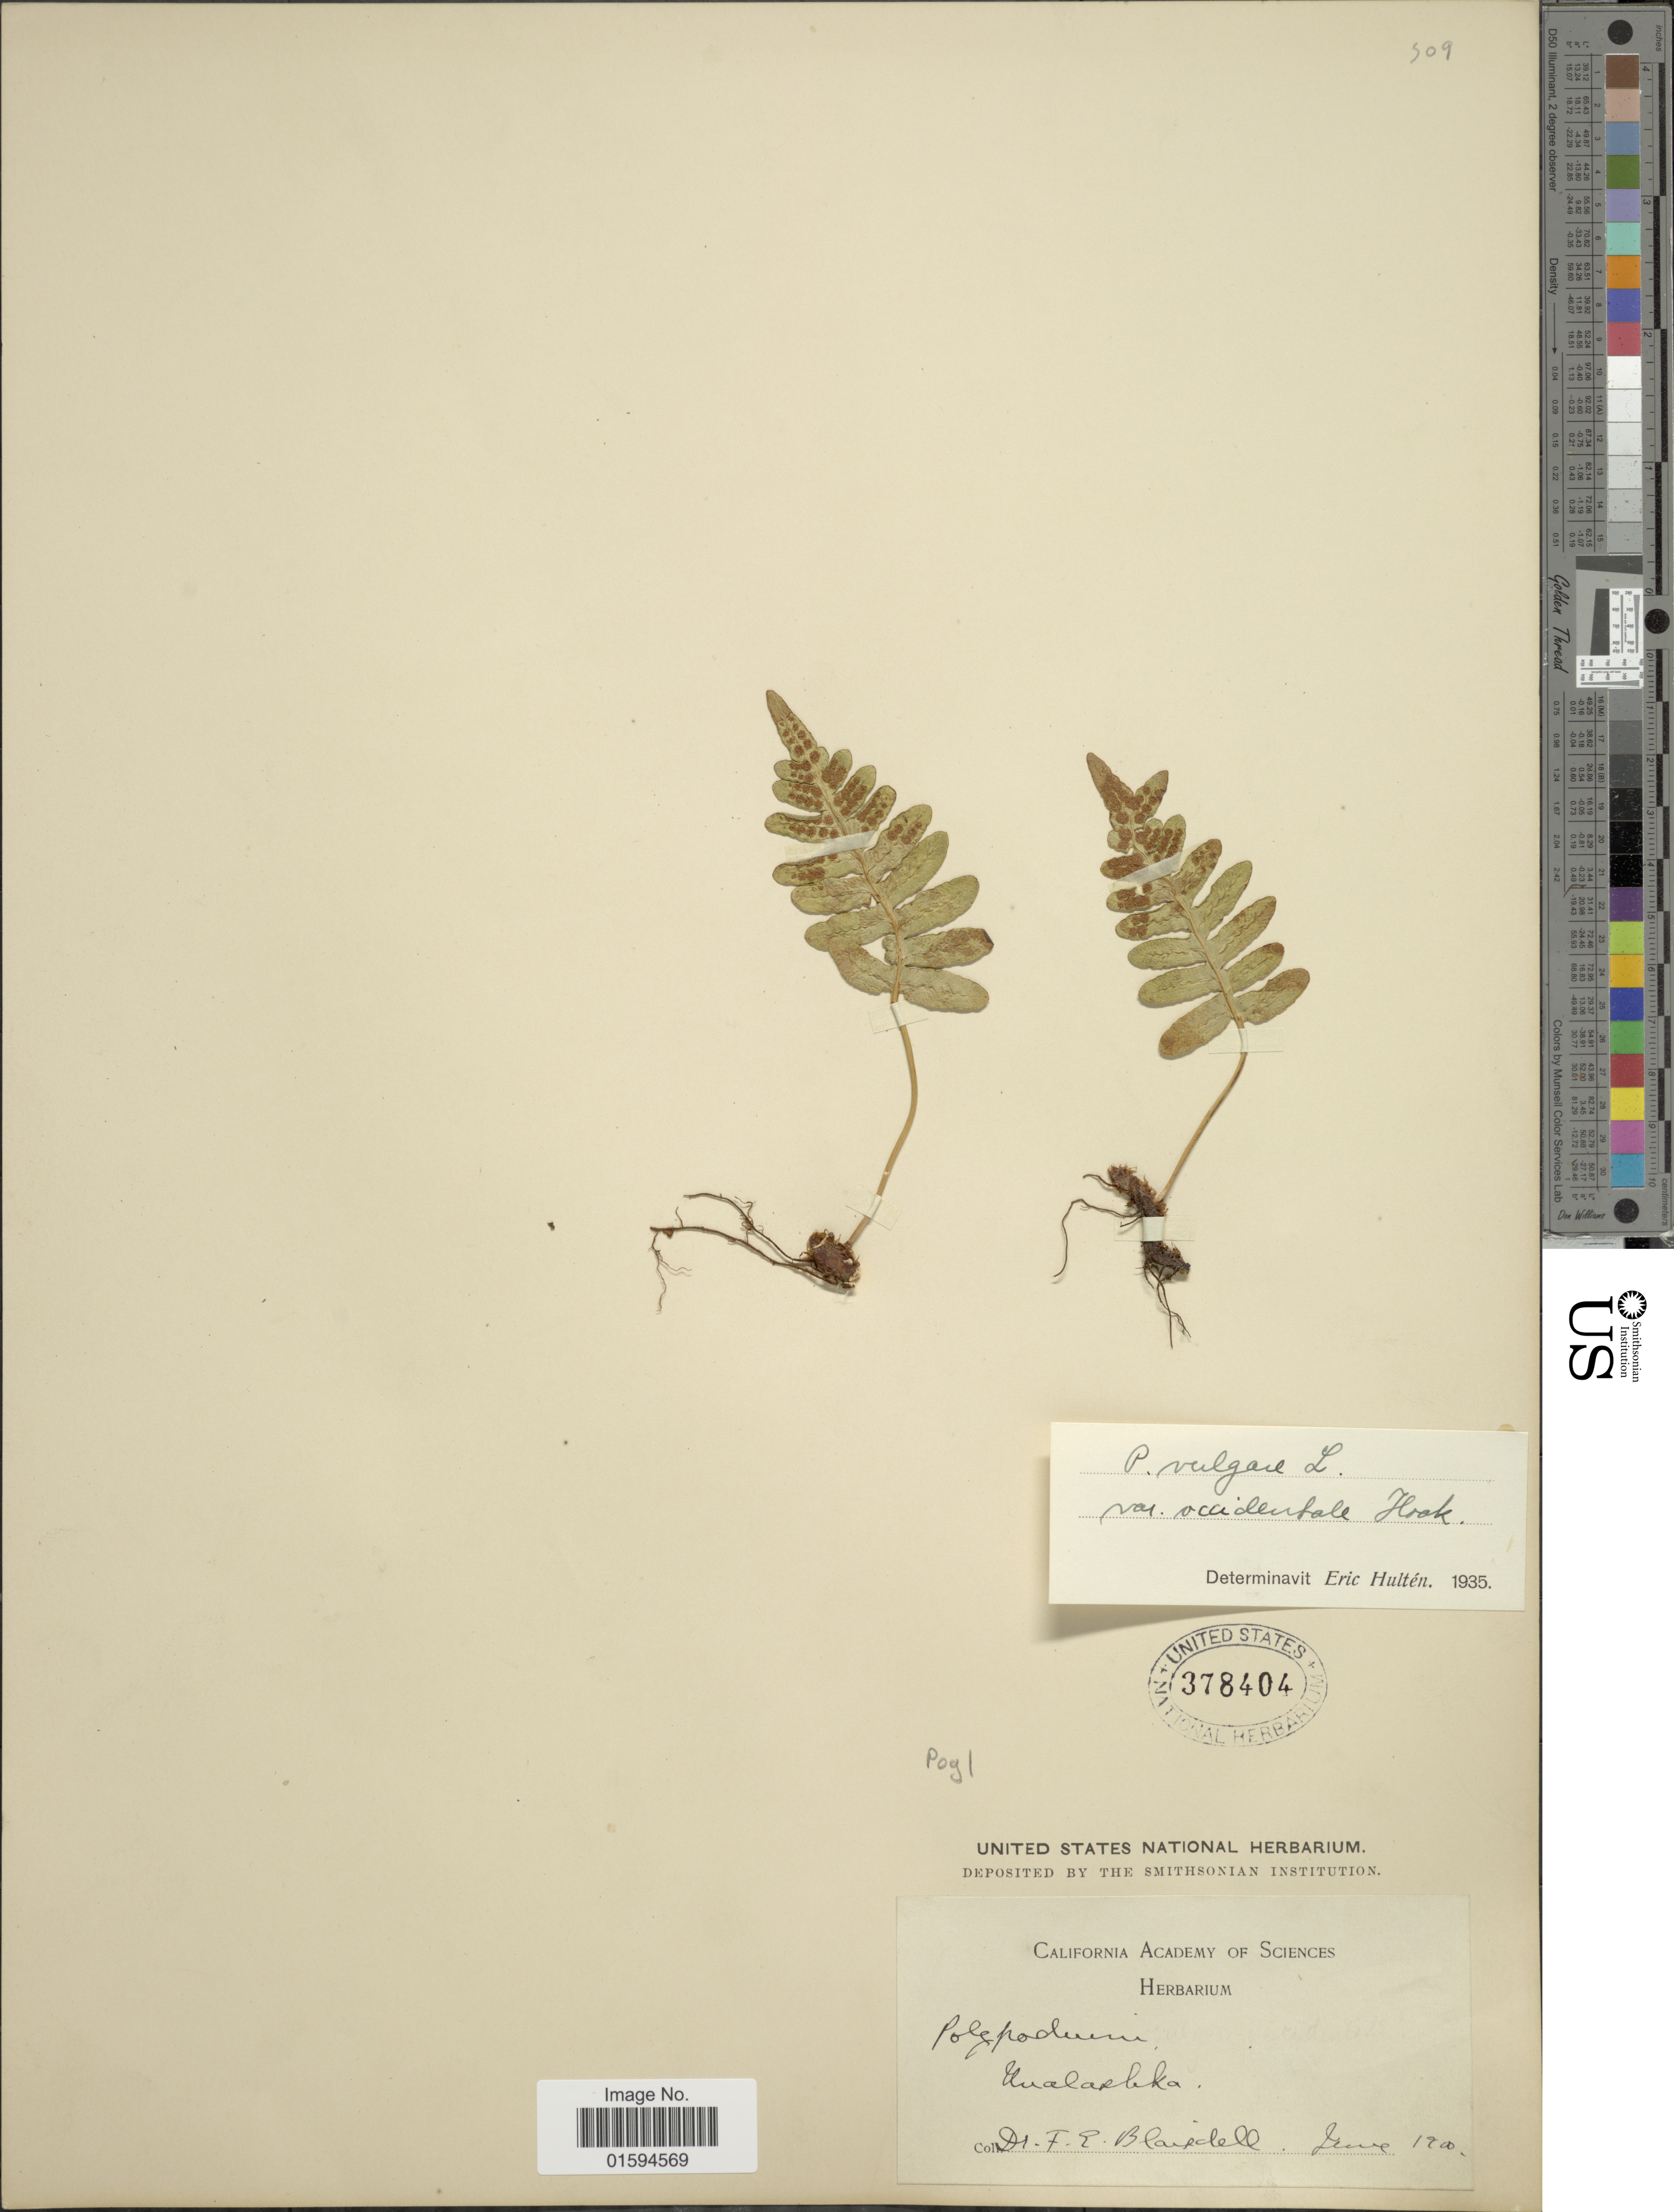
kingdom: Plantae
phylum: Tracheophyta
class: Polypodiopsida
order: Polypodiales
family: Polypodiaceae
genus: Polypodium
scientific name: Polypodium glycyrrhiza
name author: D.C. Eaton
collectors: F. Blaisdell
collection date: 1900-06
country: United States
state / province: Alaska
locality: Unualaska.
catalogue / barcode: US 378404